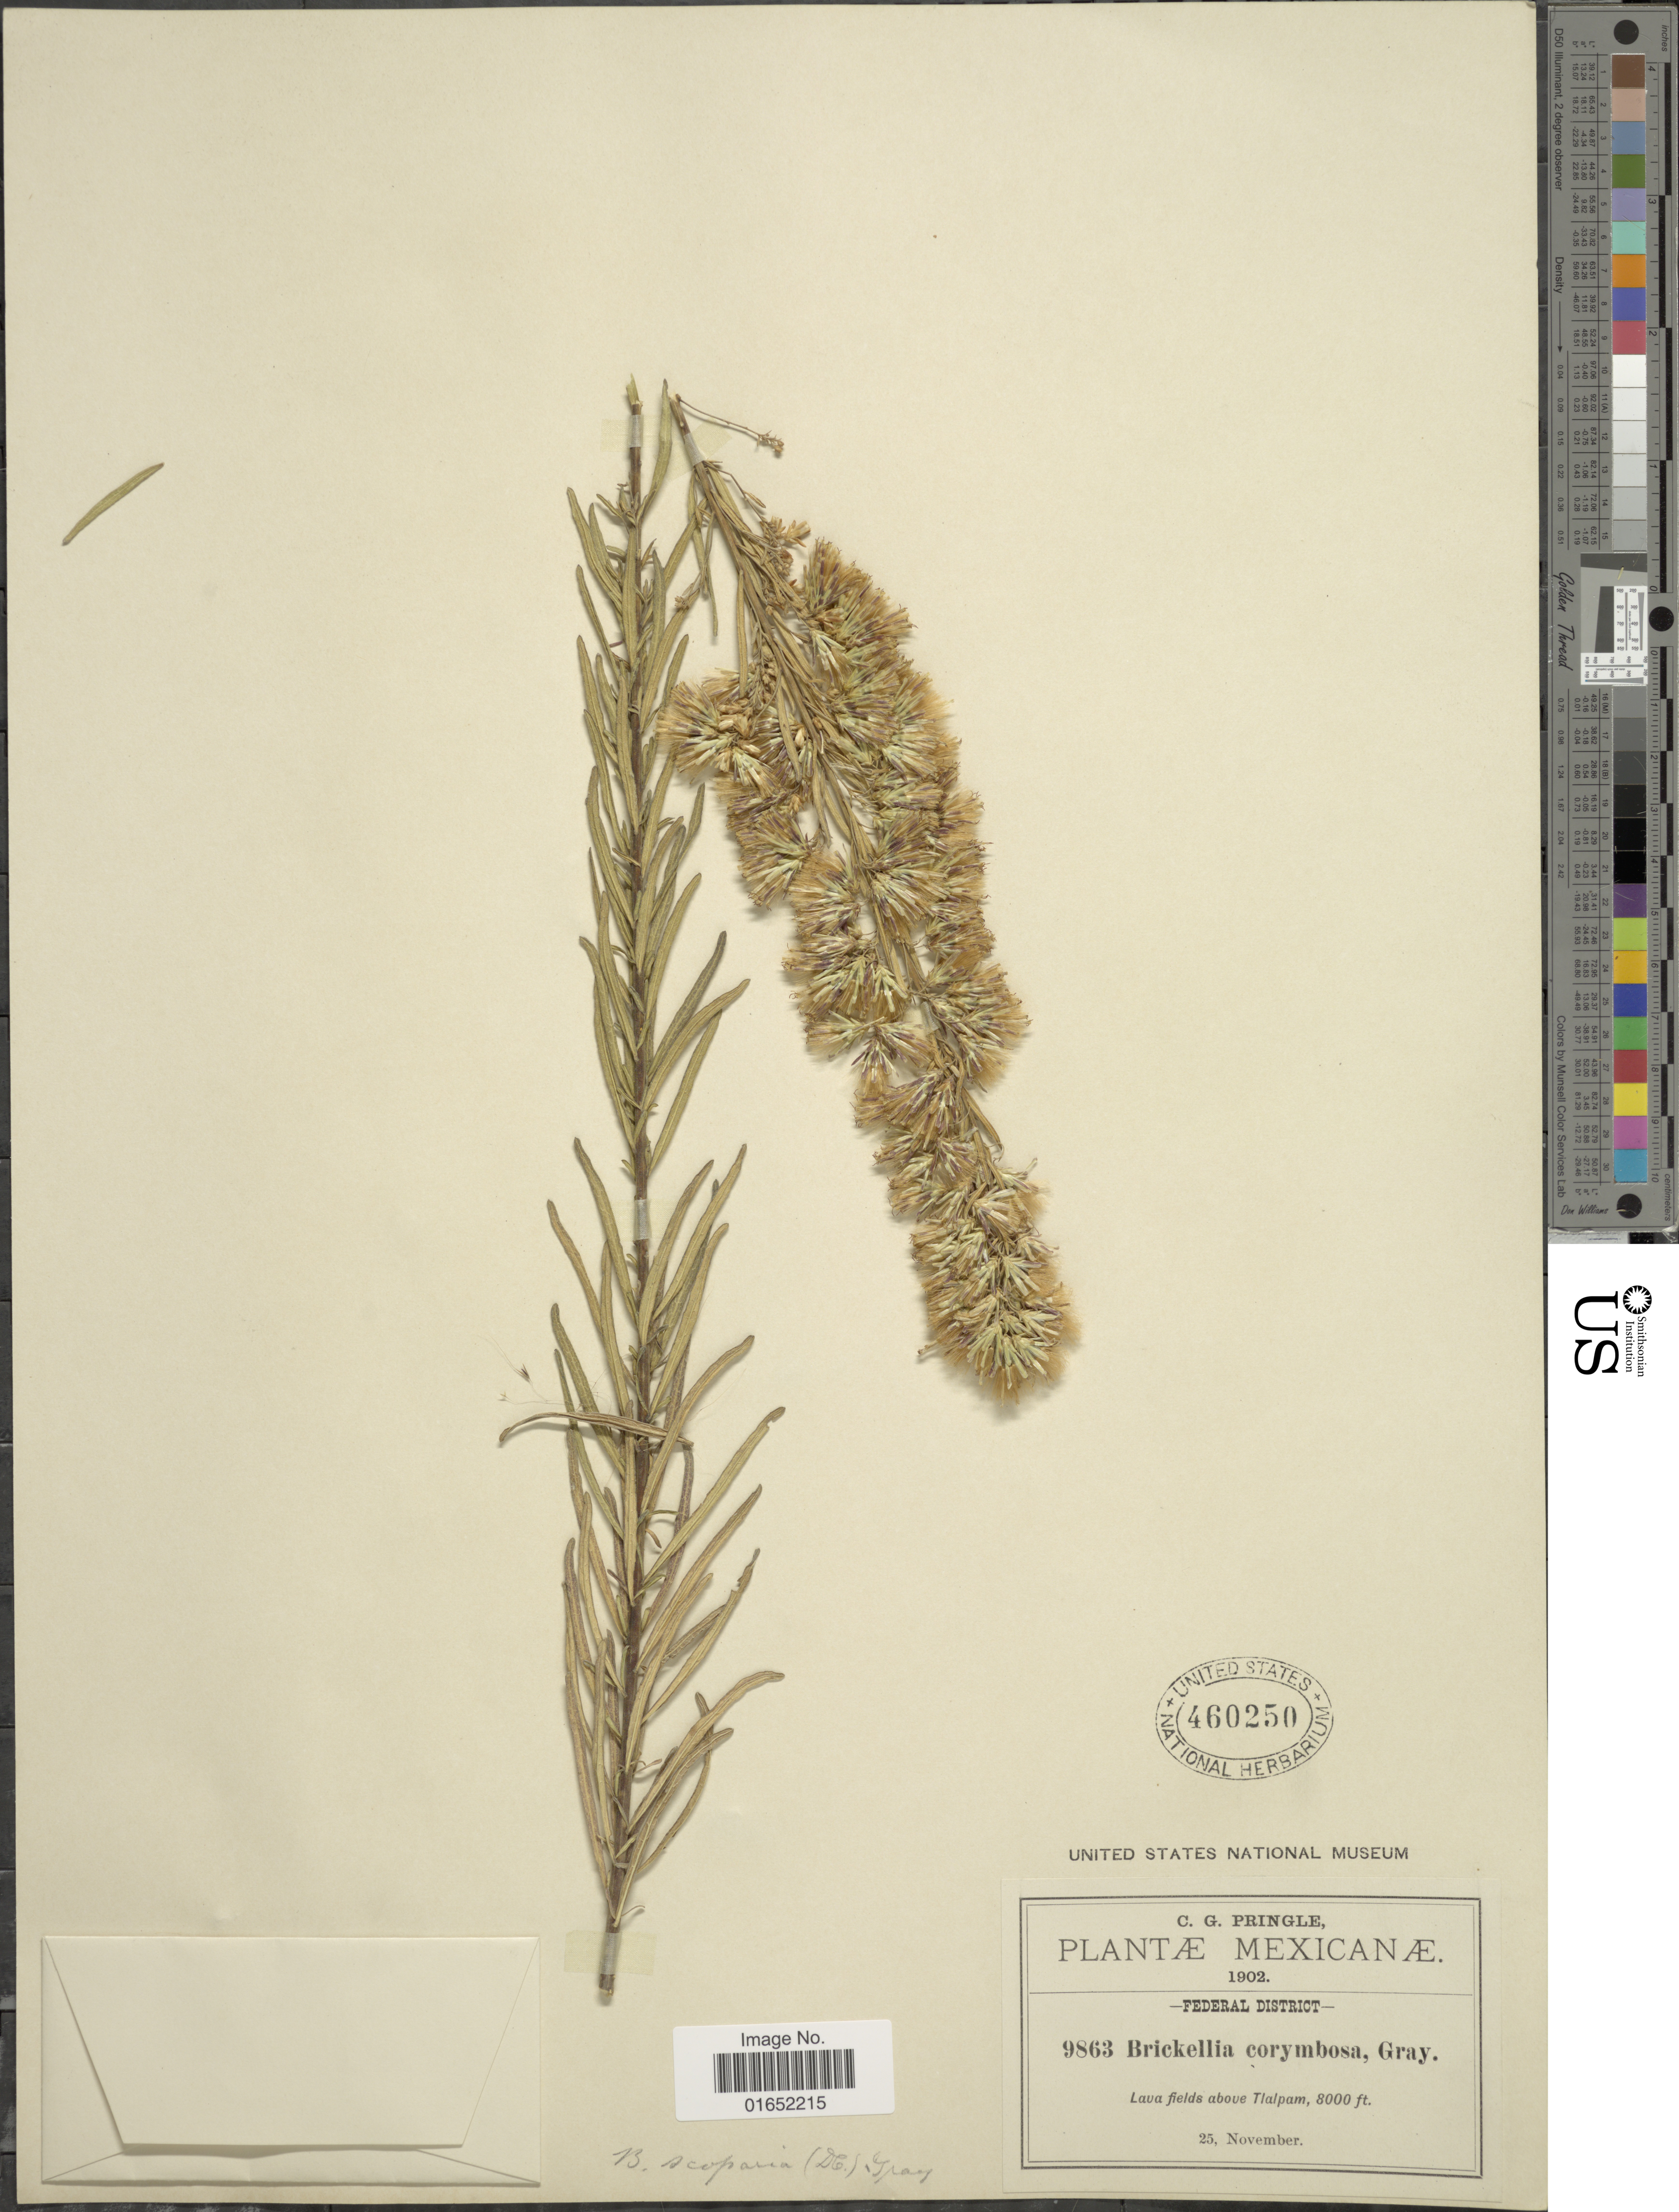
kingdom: Plantae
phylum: Tracheophyta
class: Magnoliopsida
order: Asterales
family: Asteraceae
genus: Brickellia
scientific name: Brickellia scoparia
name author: (DC.) A. Gray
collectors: C. G. Pringle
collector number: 9863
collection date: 1902-11-25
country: Mexico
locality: Federal District, Lava fields above Tlalpam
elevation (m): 2438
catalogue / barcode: US 460250